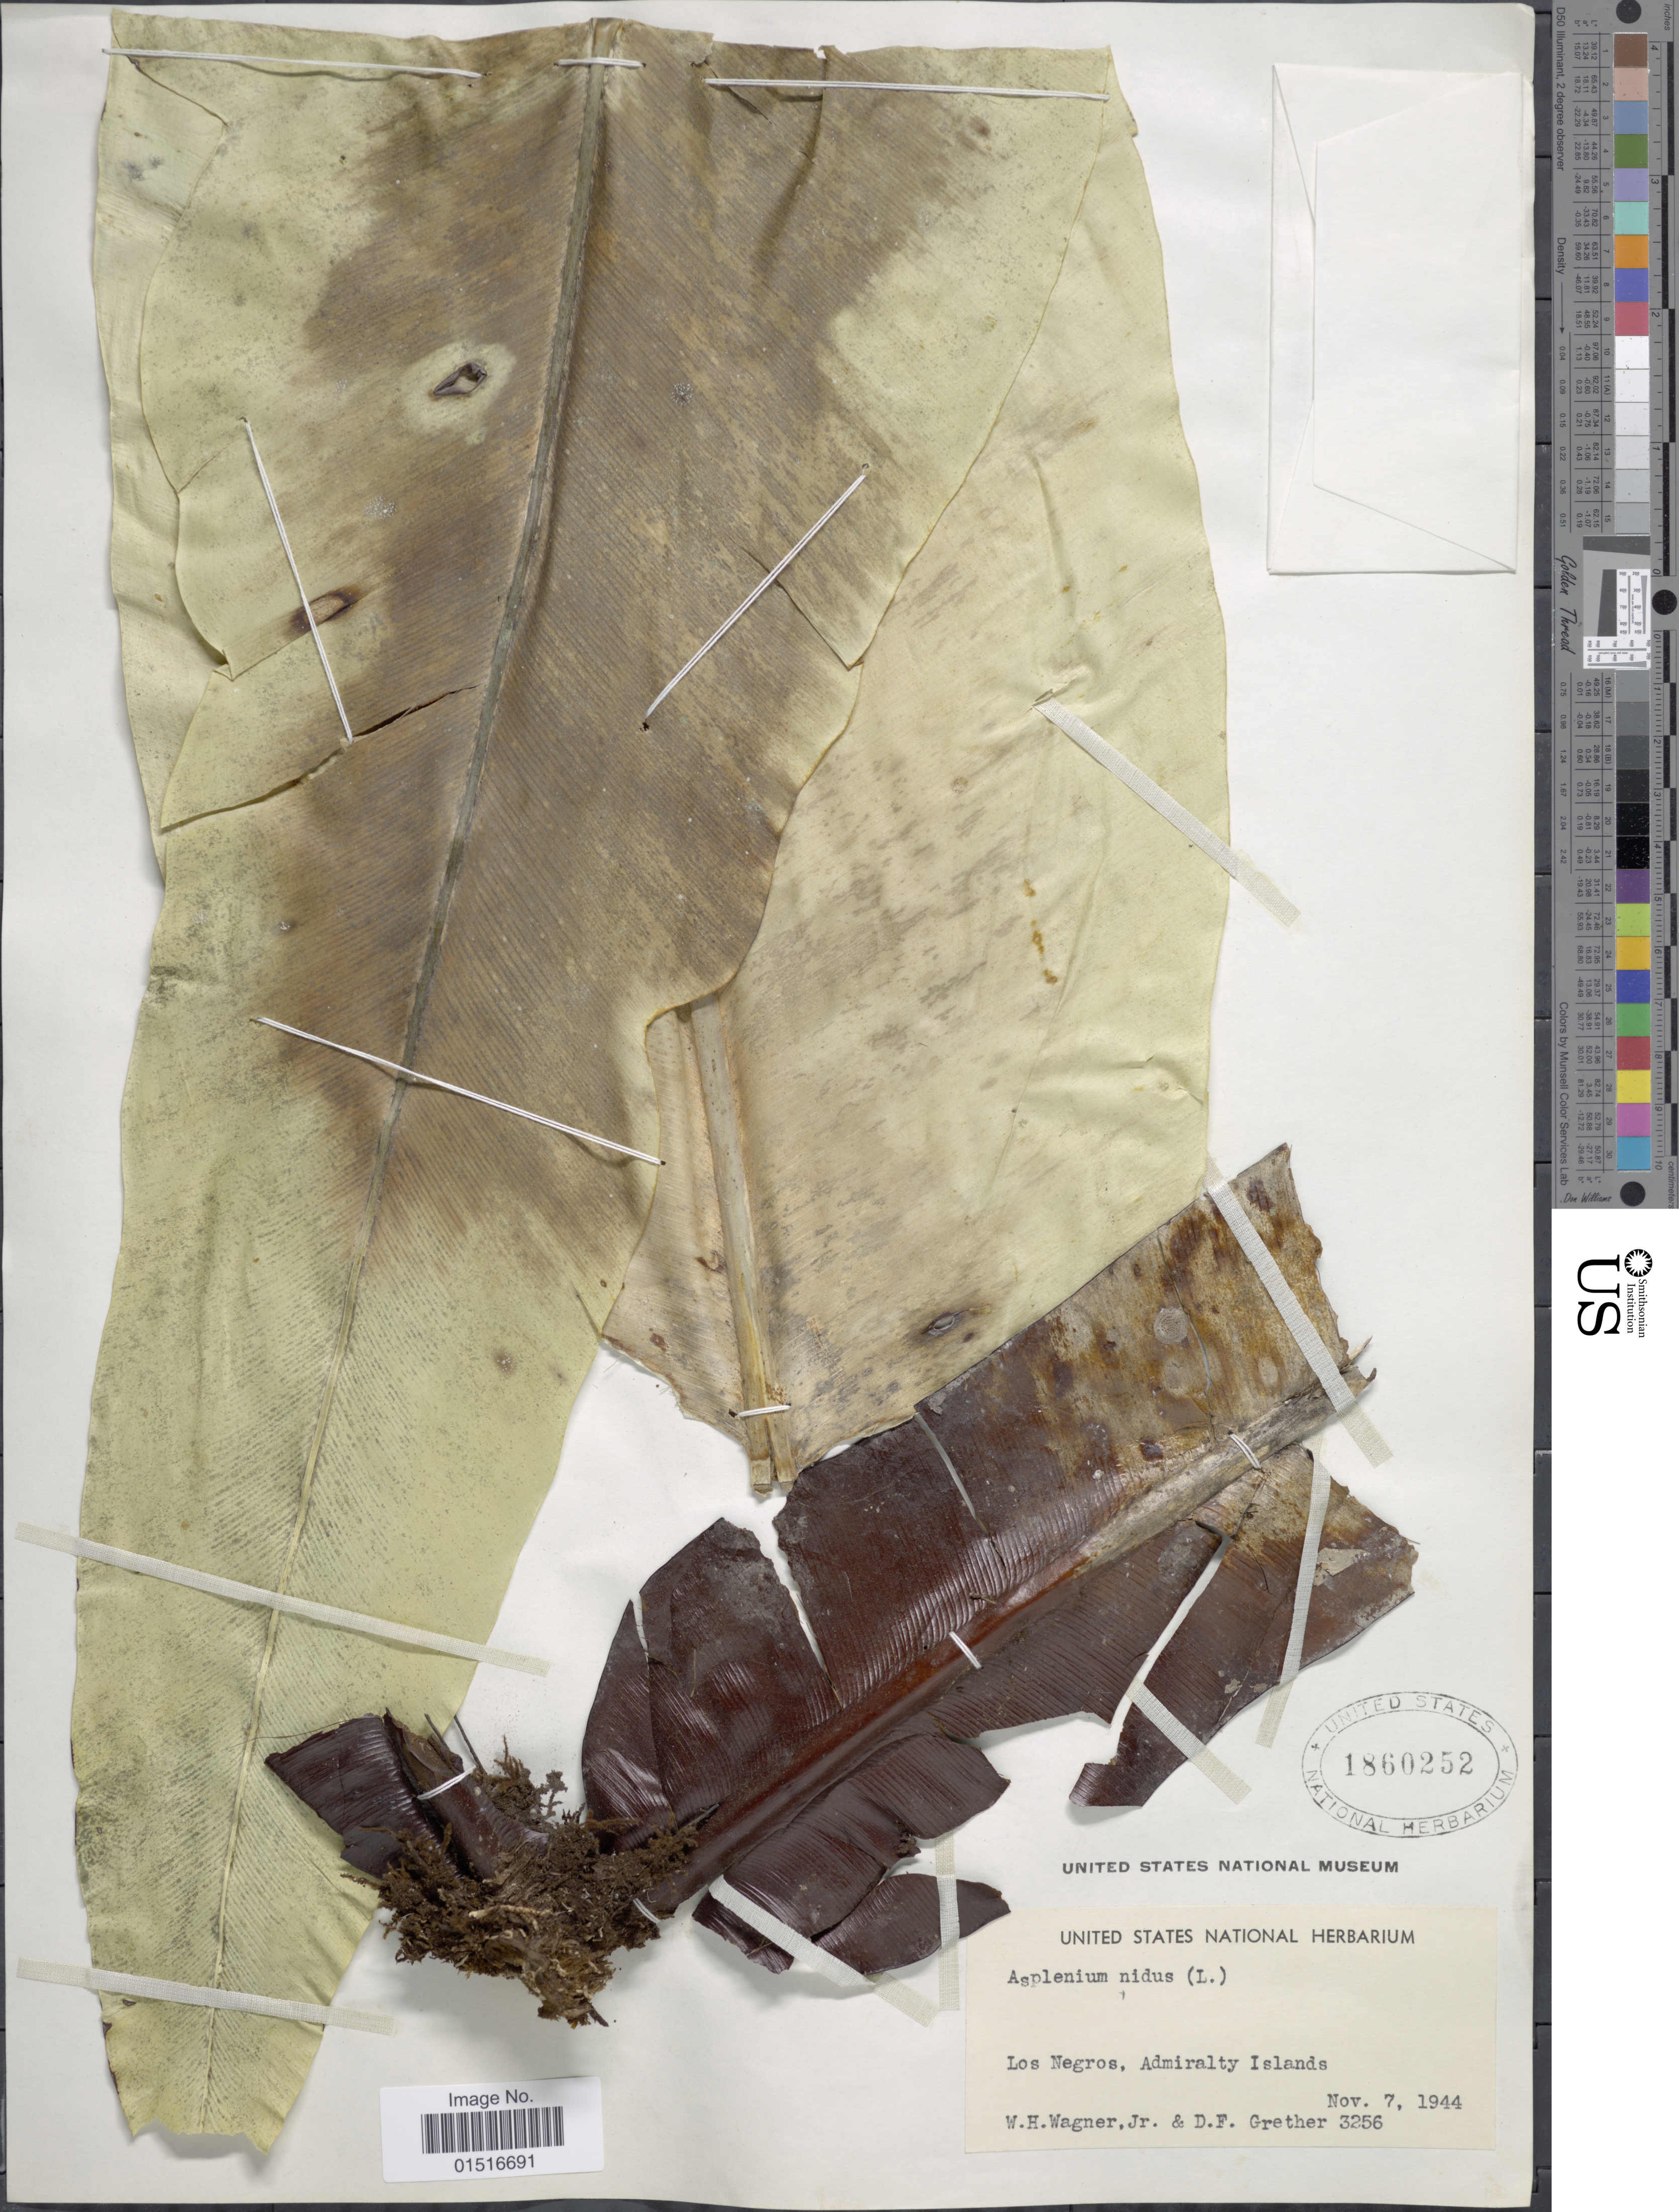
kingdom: Plantae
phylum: Tracheophyta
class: Polypodiopsida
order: Polypodiales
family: Aspleniaceae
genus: Asplenium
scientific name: Asplenium nidus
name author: L.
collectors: W. H. Wagner & D. F. Grether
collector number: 3256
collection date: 1944-11-07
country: Papua New Guinea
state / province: Manus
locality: Los Negros, Admiralty Islands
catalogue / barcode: US 1860252